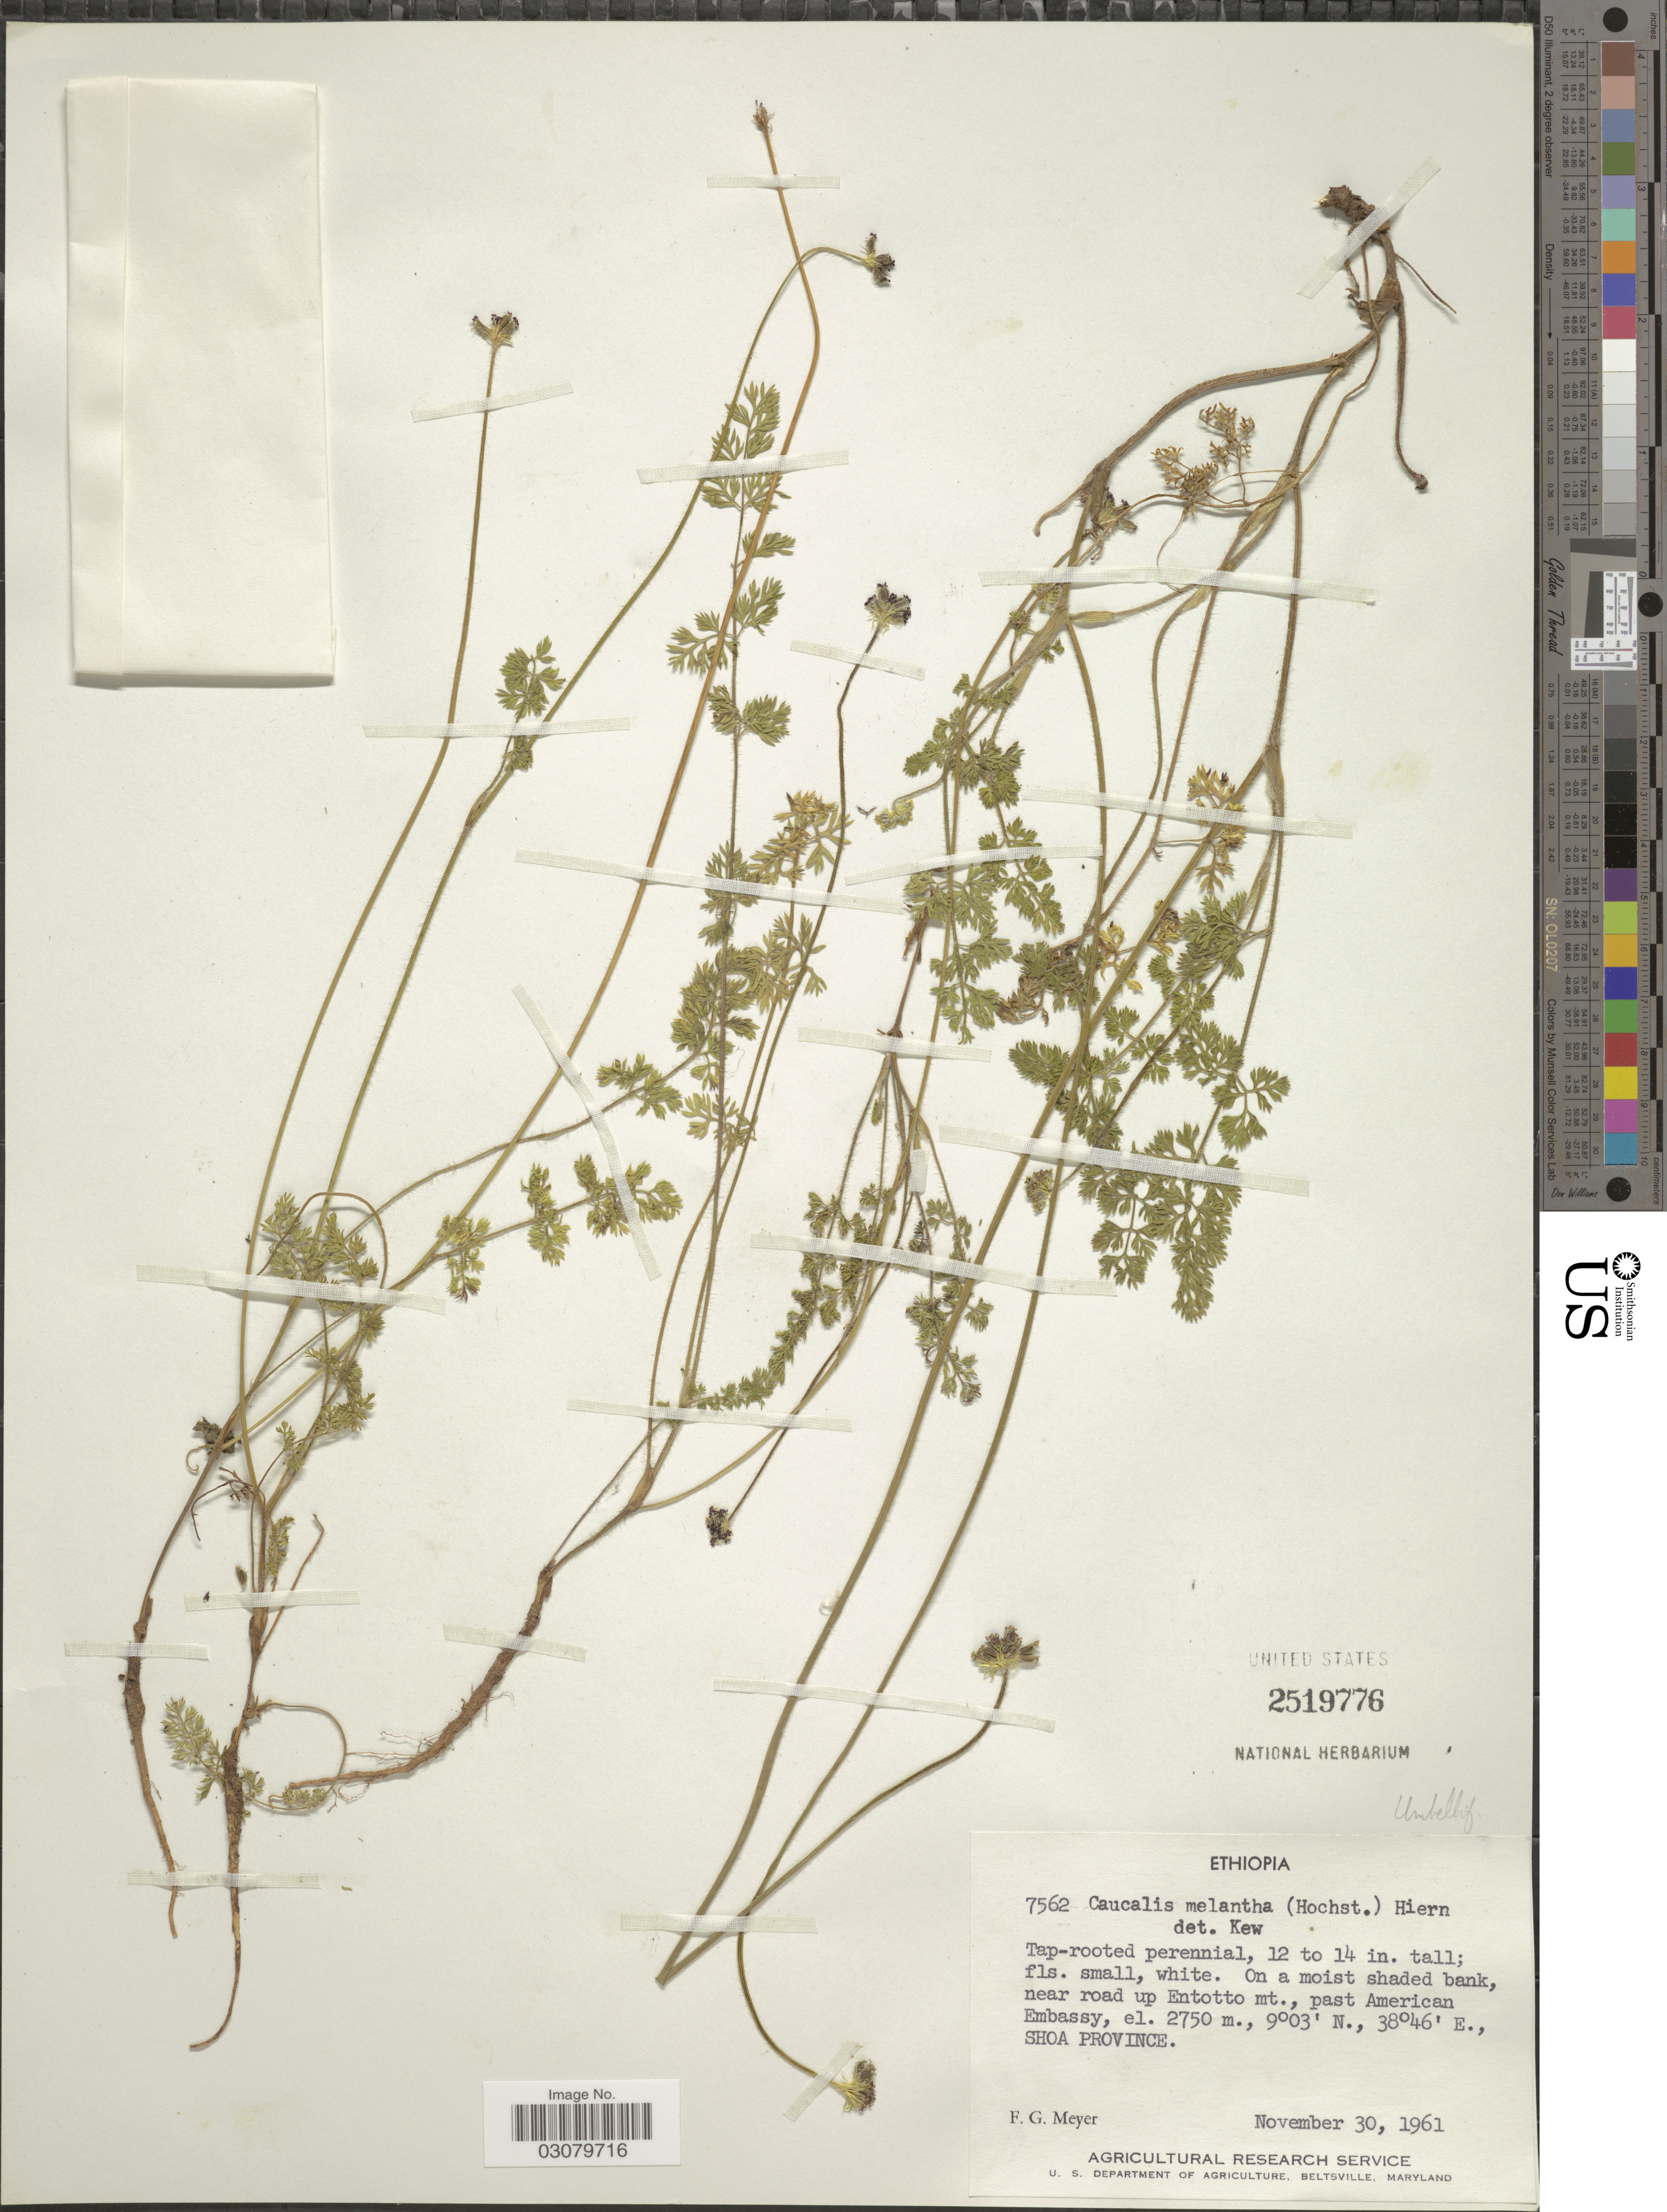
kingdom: Plantae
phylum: Tracheophyta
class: Magnoliopsida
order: Apiales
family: Apiaceae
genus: Caucalis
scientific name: Caucalis melanantha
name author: (Steud. ex Hochst.) Benth. & Hook. f.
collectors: F. G. Meyer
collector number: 7562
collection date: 1961-11-30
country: Ethiopia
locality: On a moist shaded bank, near road up Entotto mt., past American Embassy., Shoa Province.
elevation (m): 2750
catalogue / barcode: US 2519776